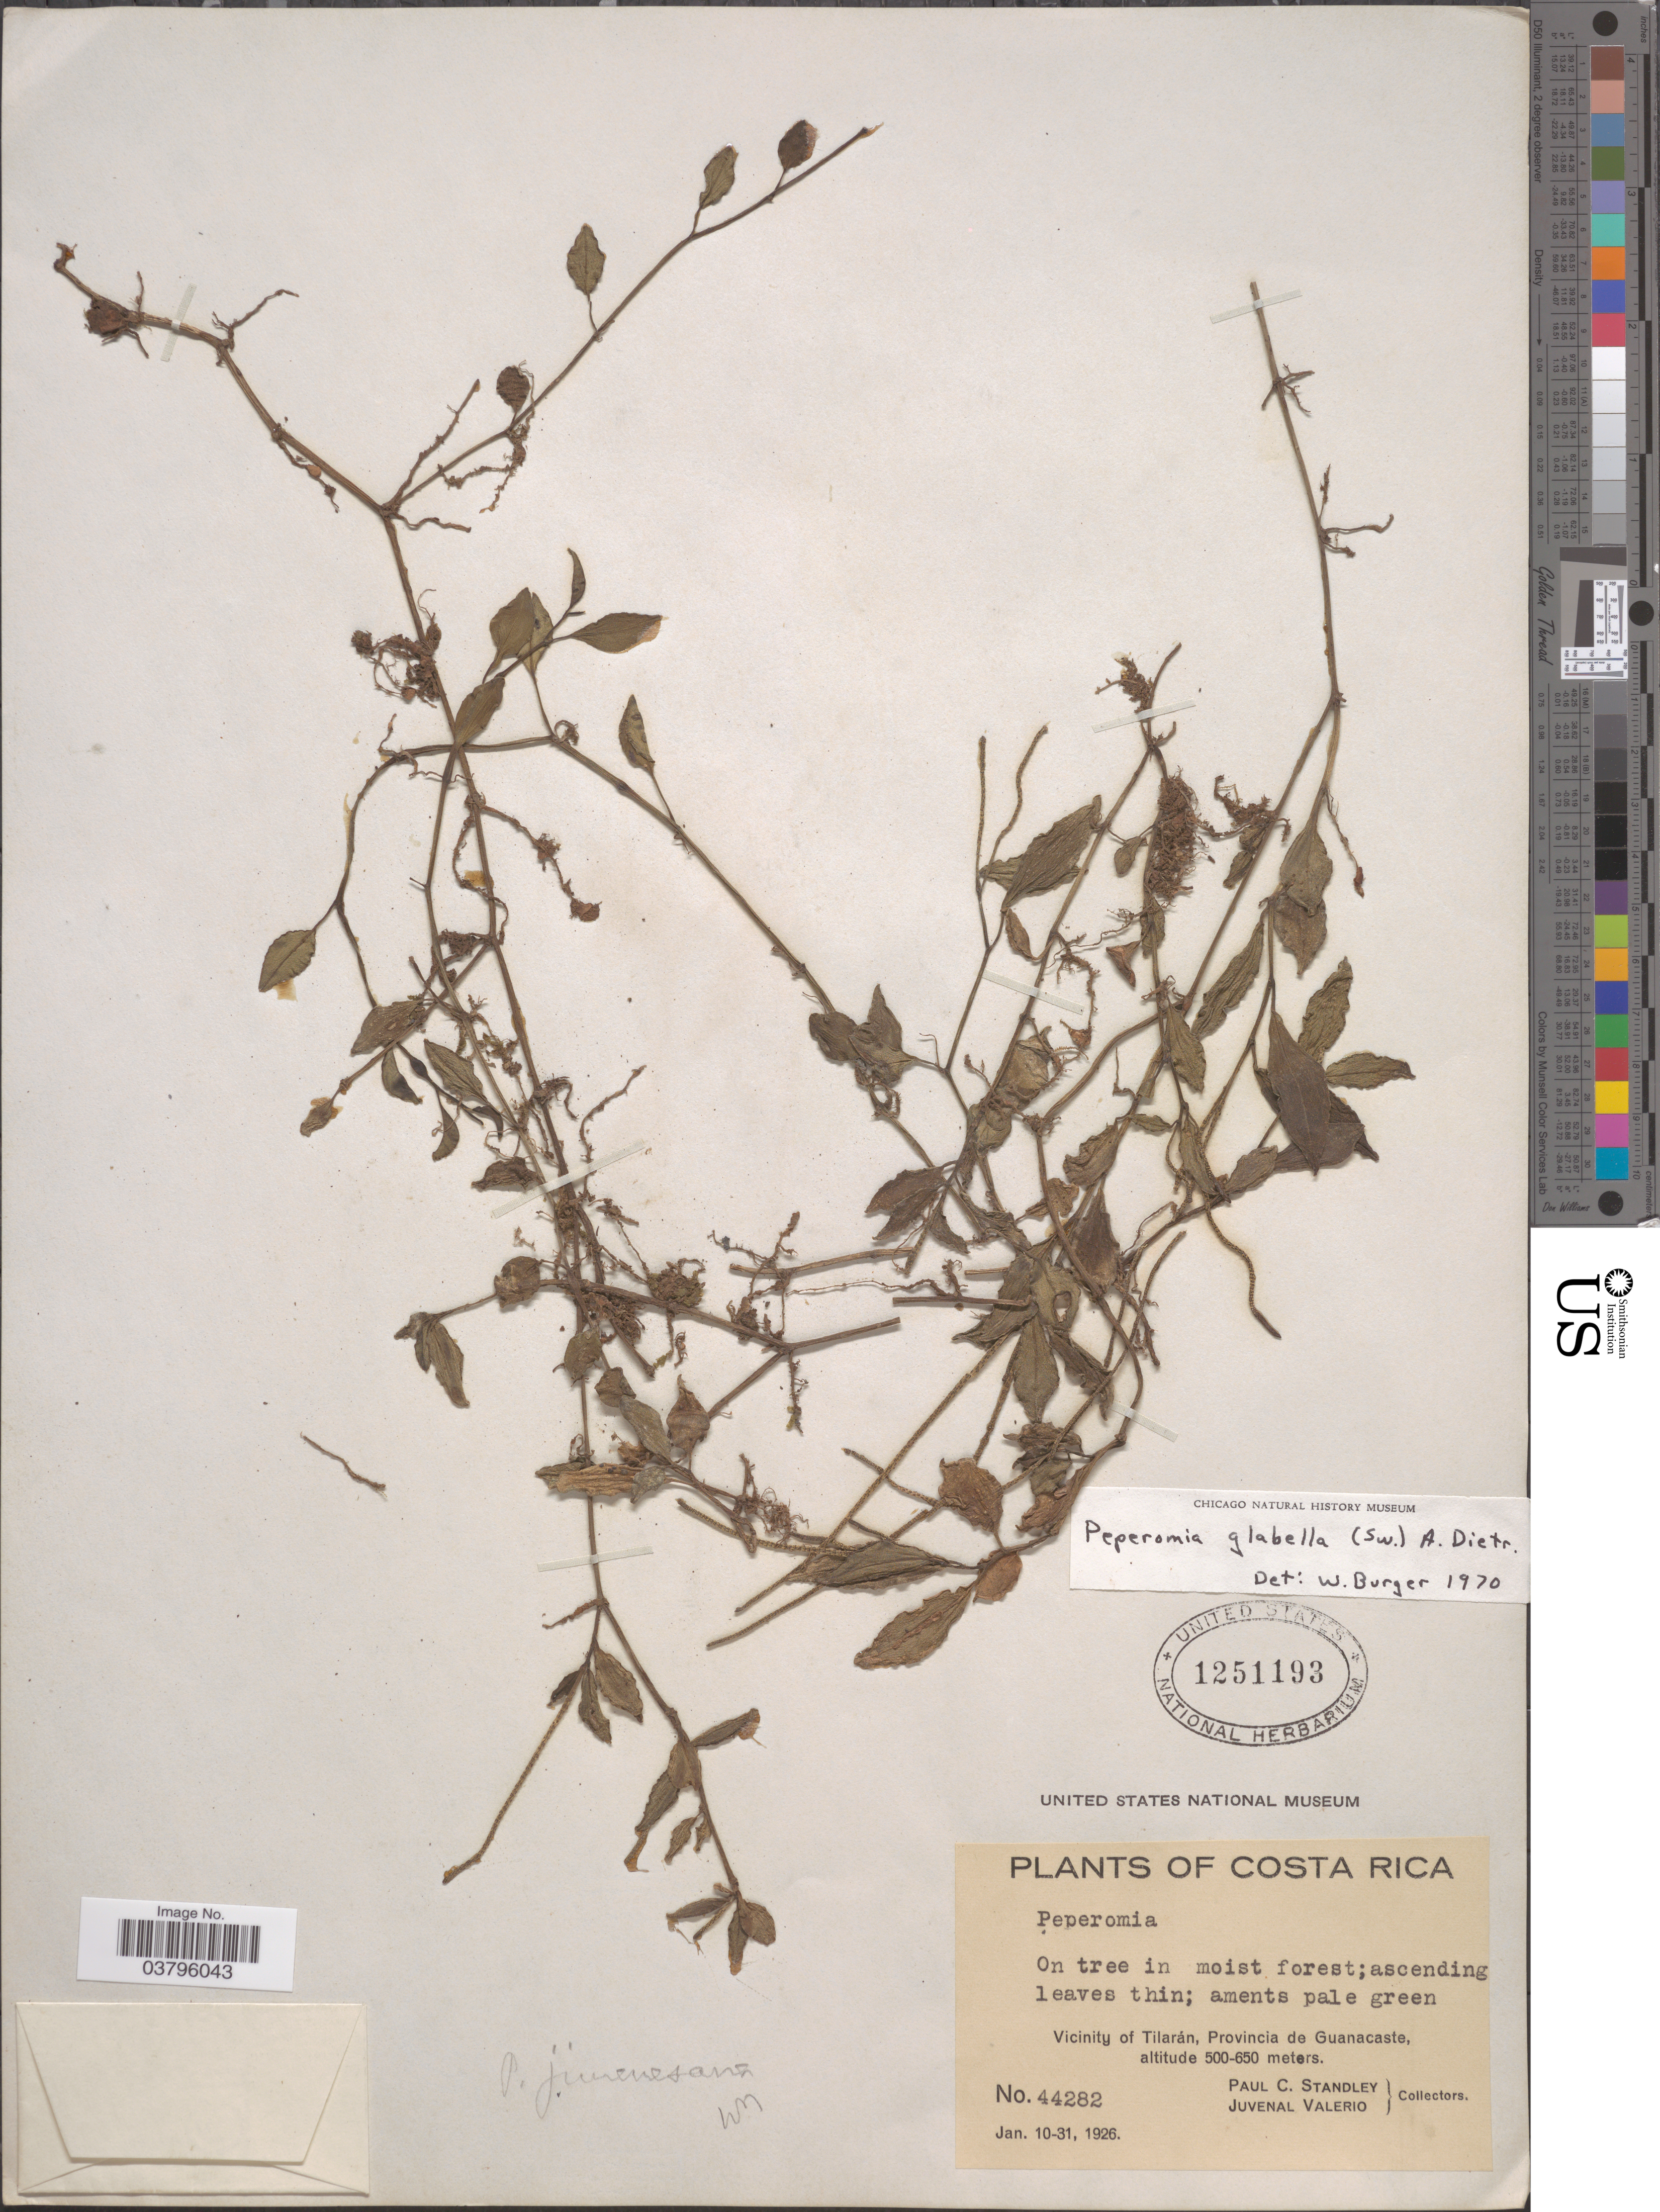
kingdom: Plantae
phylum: Tracheophyta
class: Magnoliopsida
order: Piperales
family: Piperaceae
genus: Peperomia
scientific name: Peperomia glabella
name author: (Sw.) A. Dietr.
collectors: P. C. Standley & J. Valerio R.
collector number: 44282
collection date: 1926-01-10/1926-01-31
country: Costa Rica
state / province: Guanacaste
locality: Vicinity of Tilarán.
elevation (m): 500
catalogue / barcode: US 1251193